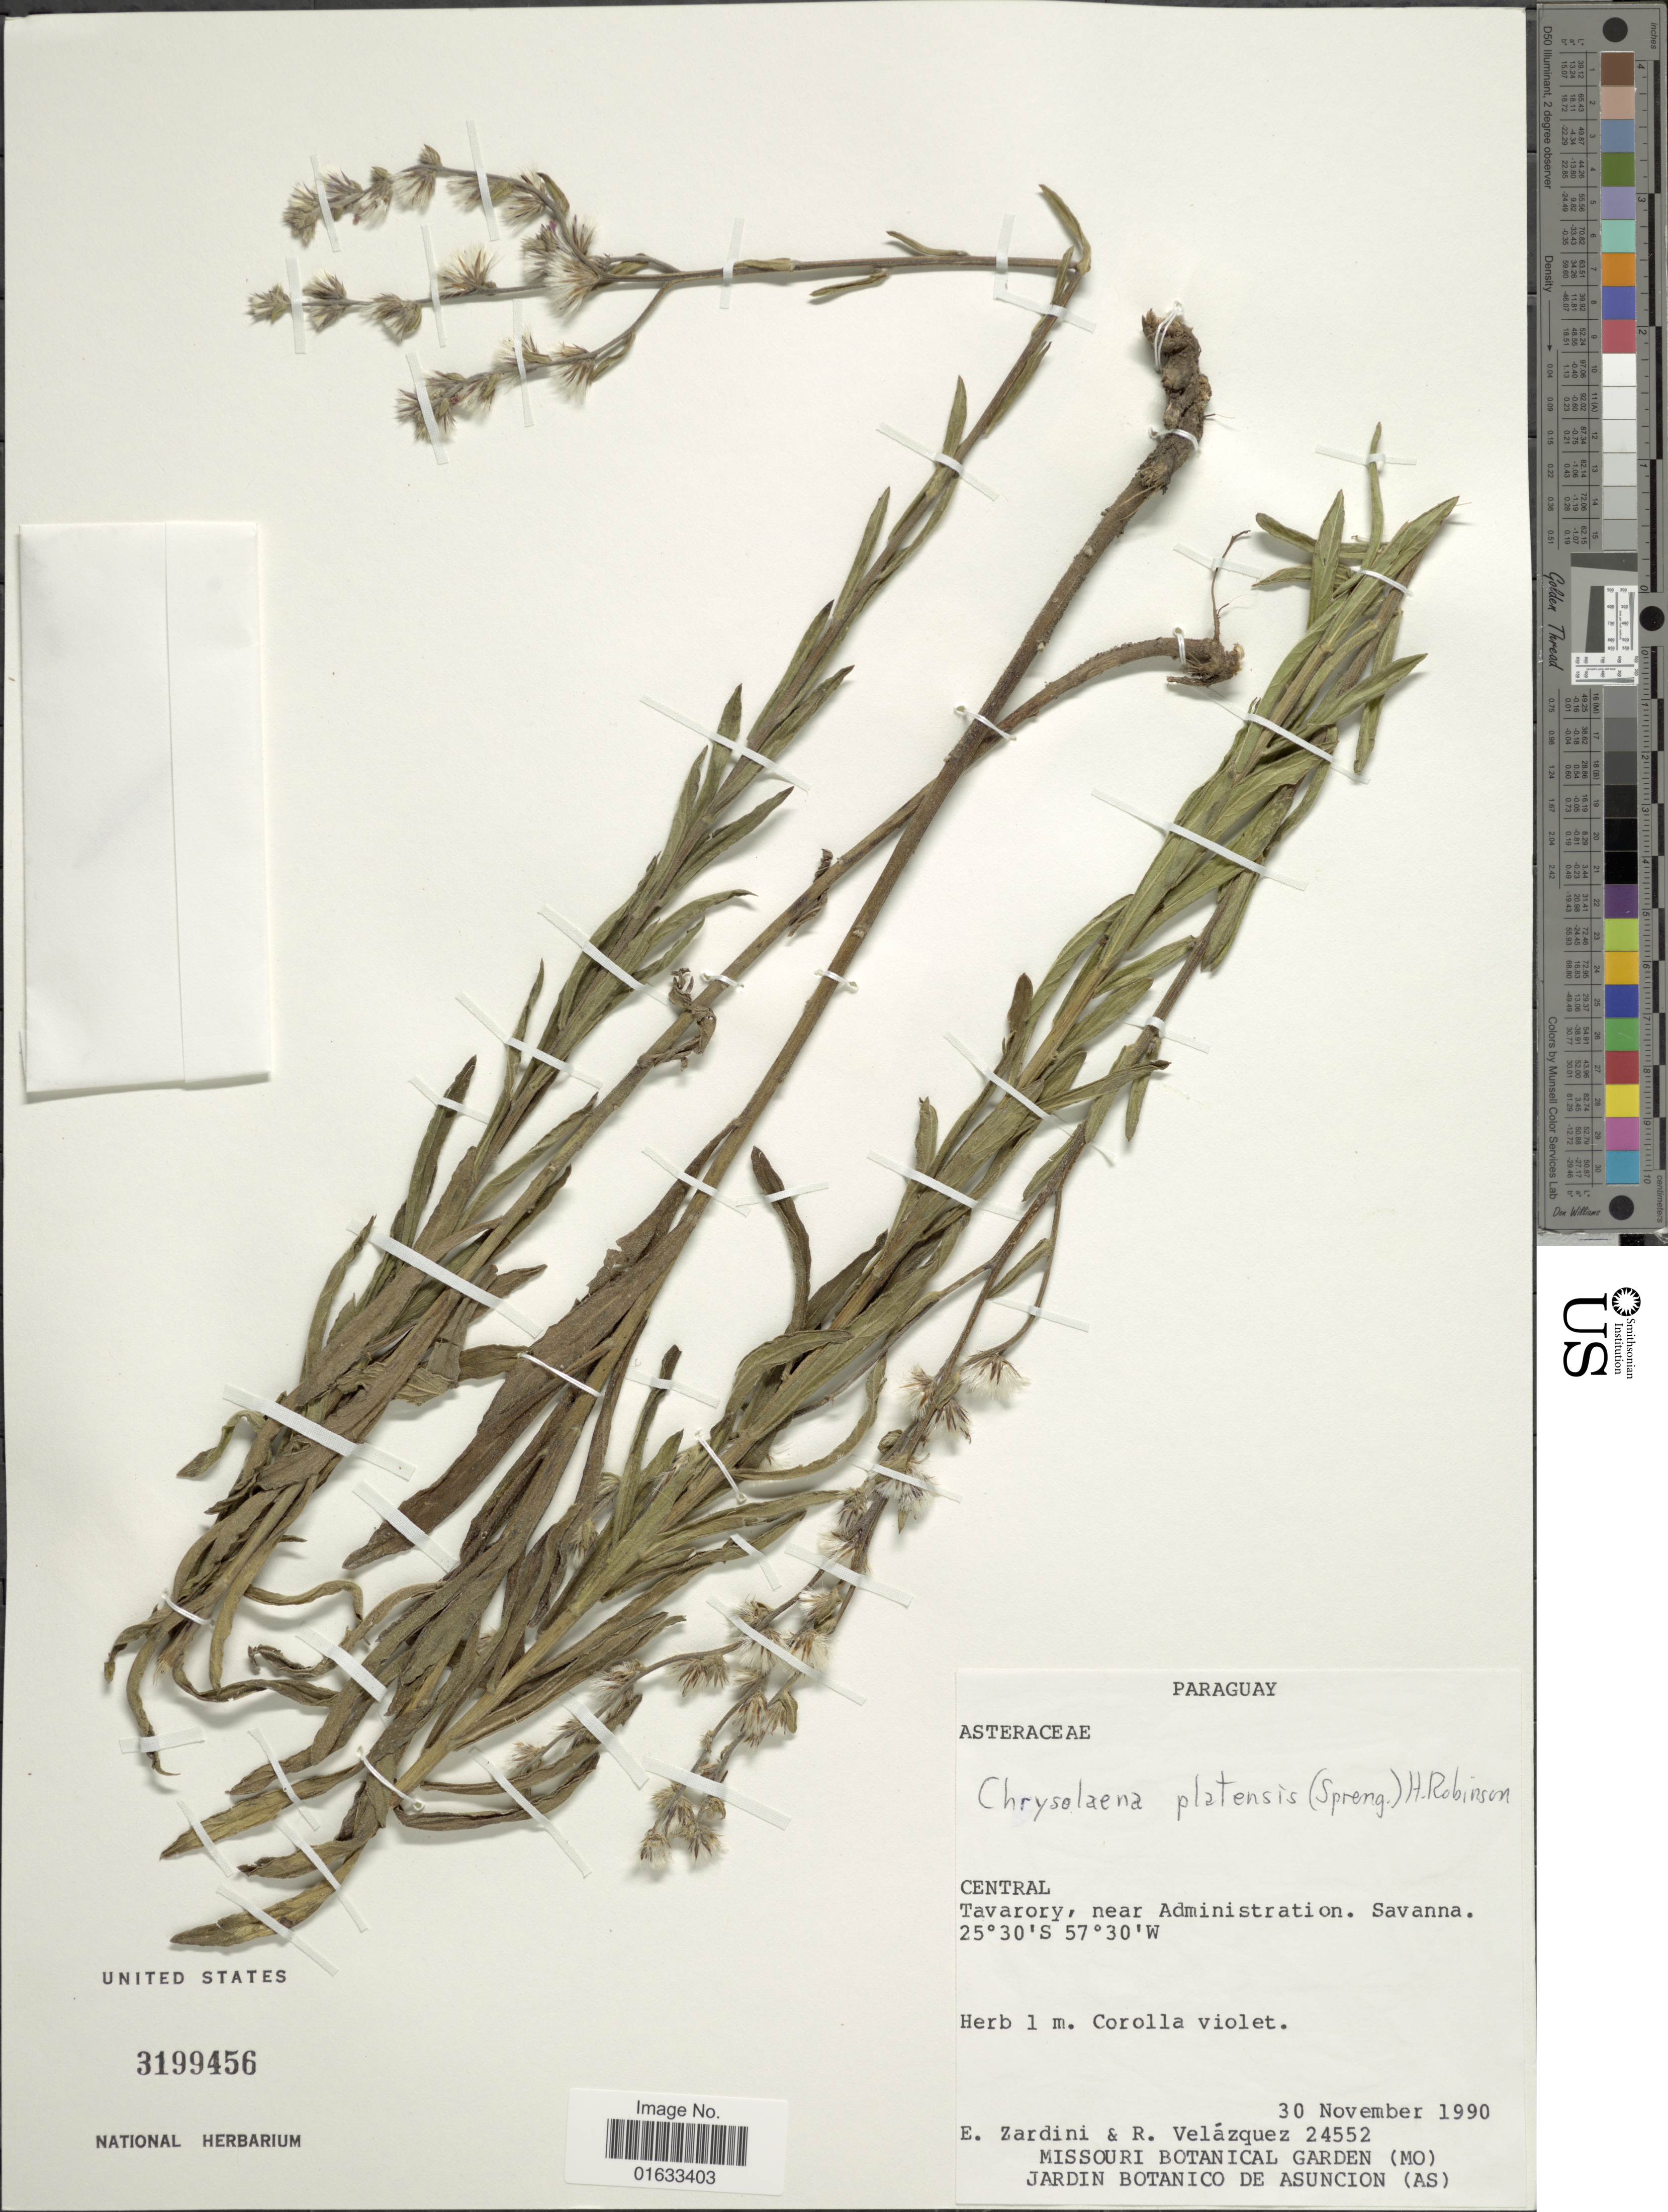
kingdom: Plantae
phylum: Tracheophyta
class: Magnoliopsida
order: Asterales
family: Asteraceae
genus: Chrysolaena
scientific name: Chrysolaena platensis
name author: (Spreng.) H. Rob.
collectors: E. M. Zardini & R. Velázquez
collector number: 24552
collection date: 1990-11-30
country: Paraguay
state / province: Central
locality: Tavarory, near Administration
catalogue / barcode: US 3199456